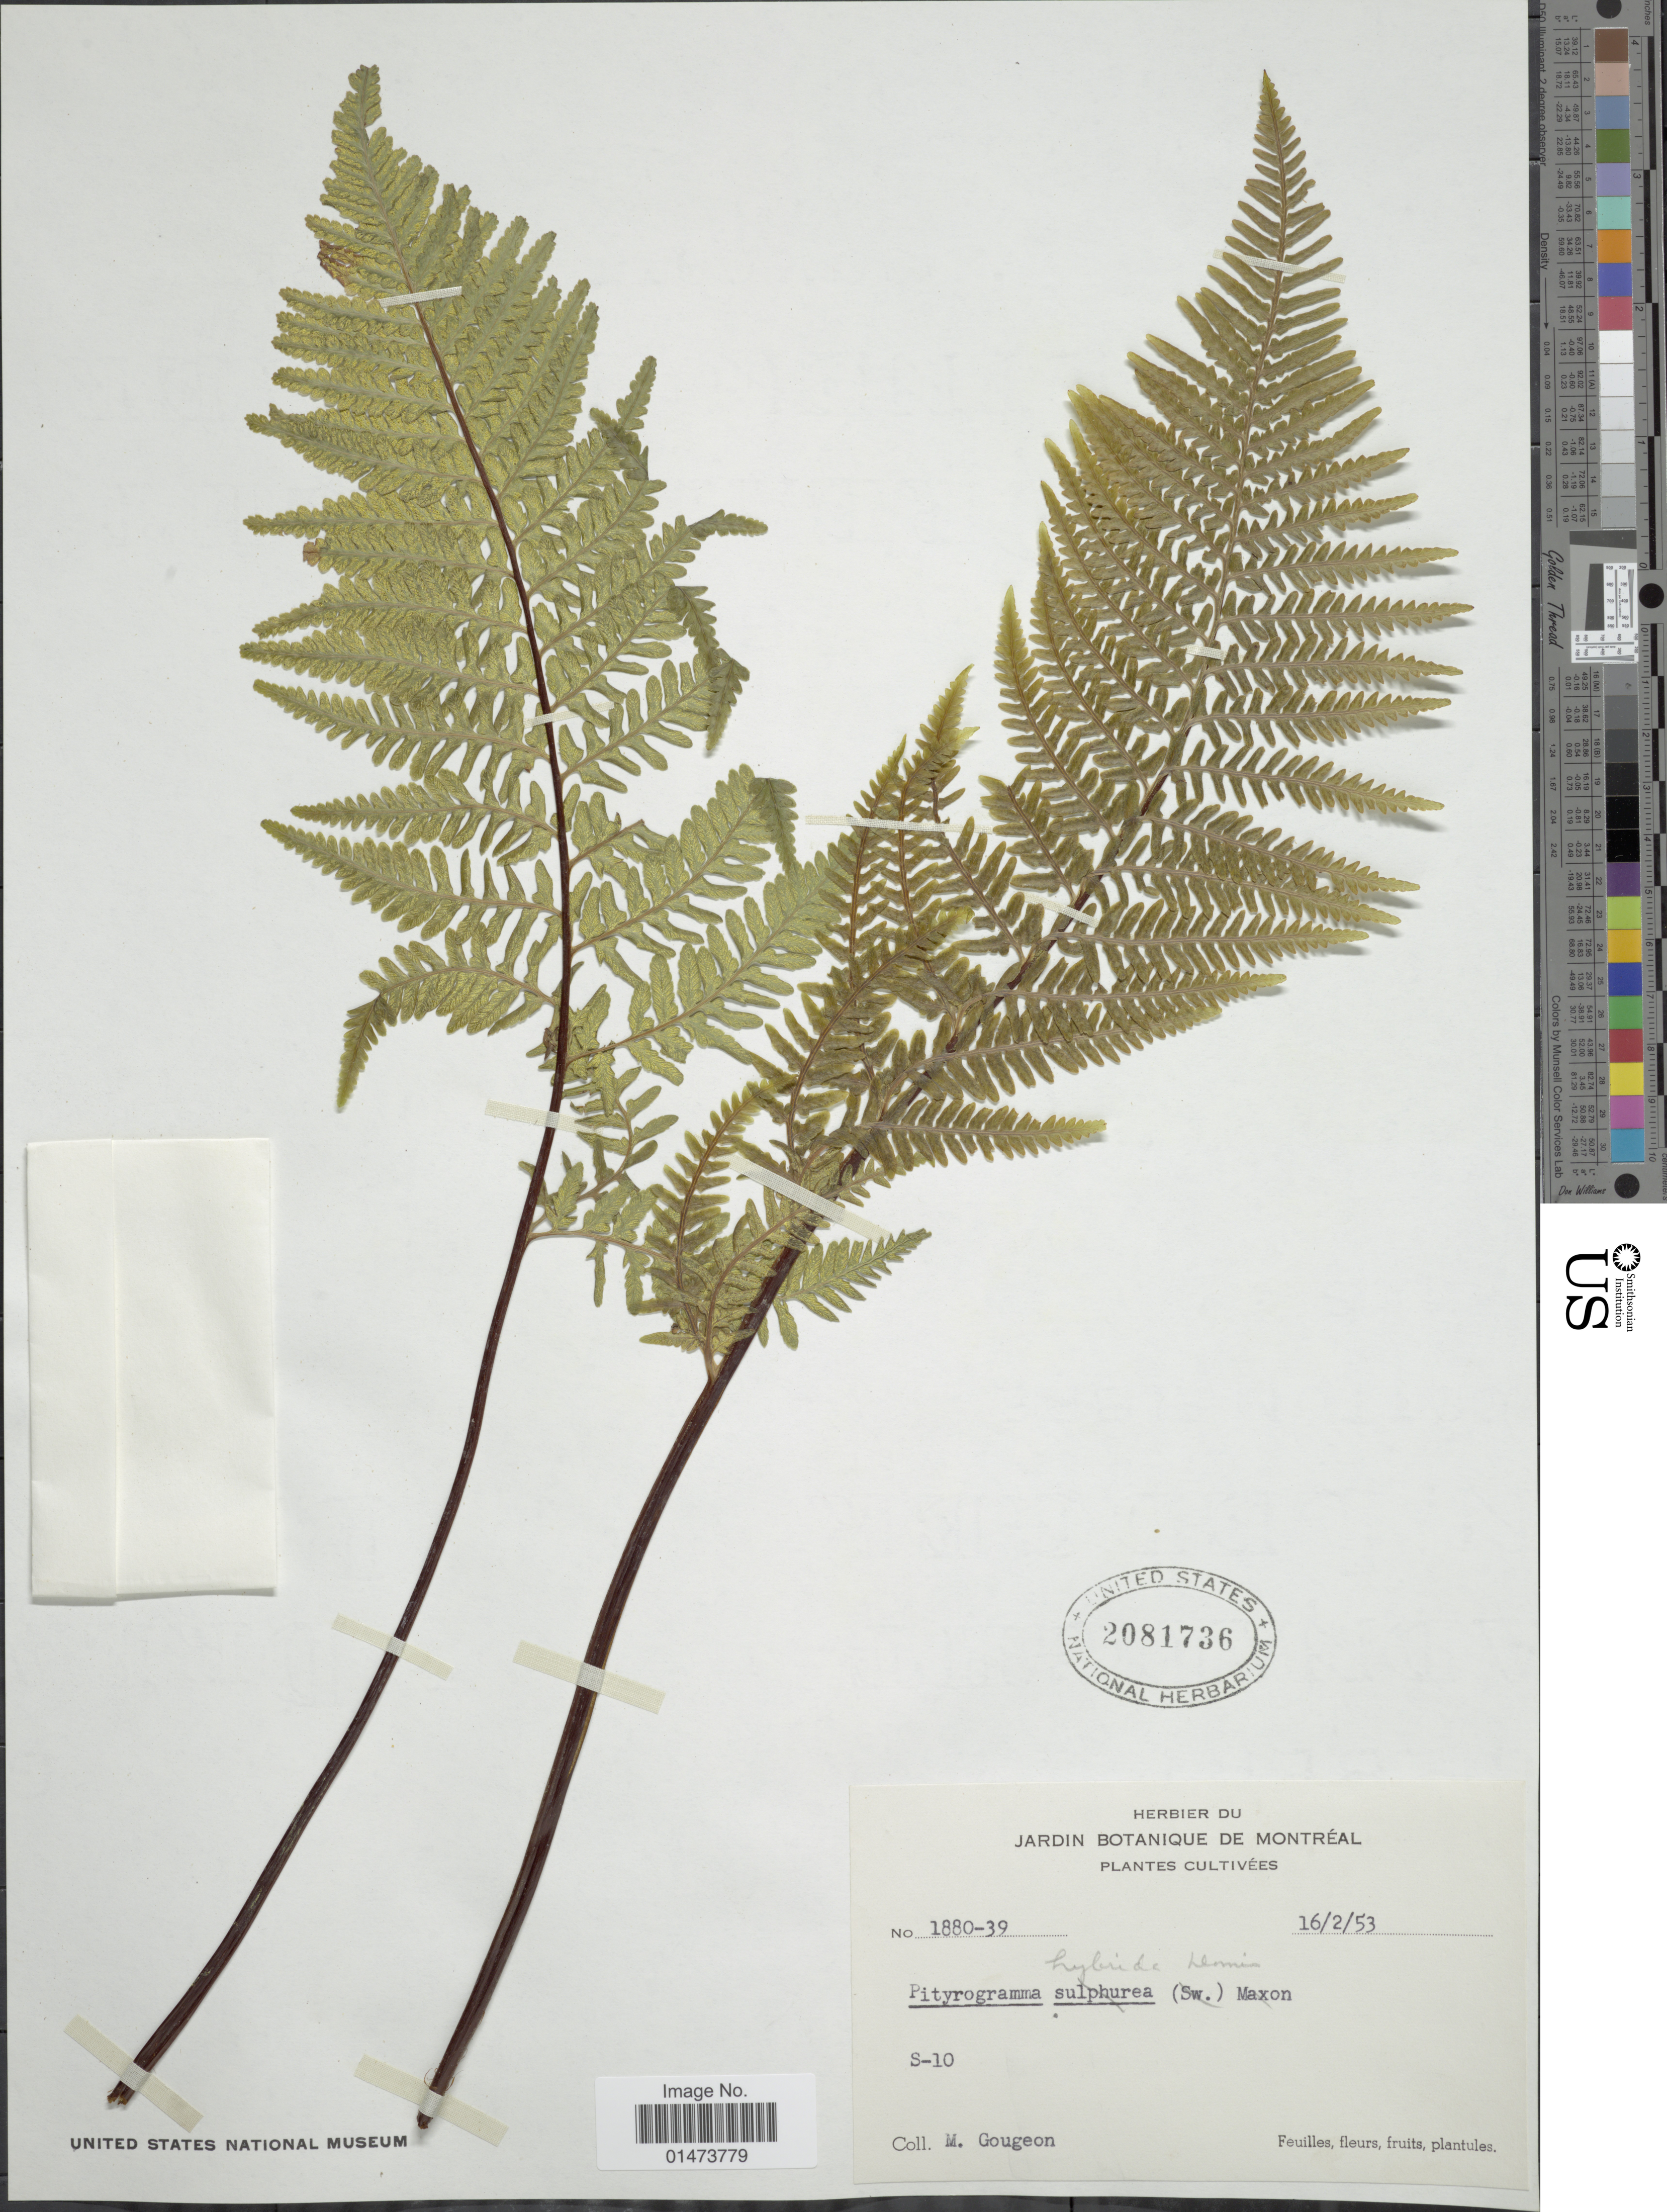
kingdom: Plantae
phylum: Tracheophyta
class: Polypodiopsida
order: Polypodiales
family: Pteridaceae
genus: Pityrogramma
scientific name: Pityrogramma hybrida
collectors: M. Gougeon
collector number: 1880-39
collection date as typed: Transcribed d/m/y: 16/2/53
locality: S-10.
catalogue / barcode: US 2081736